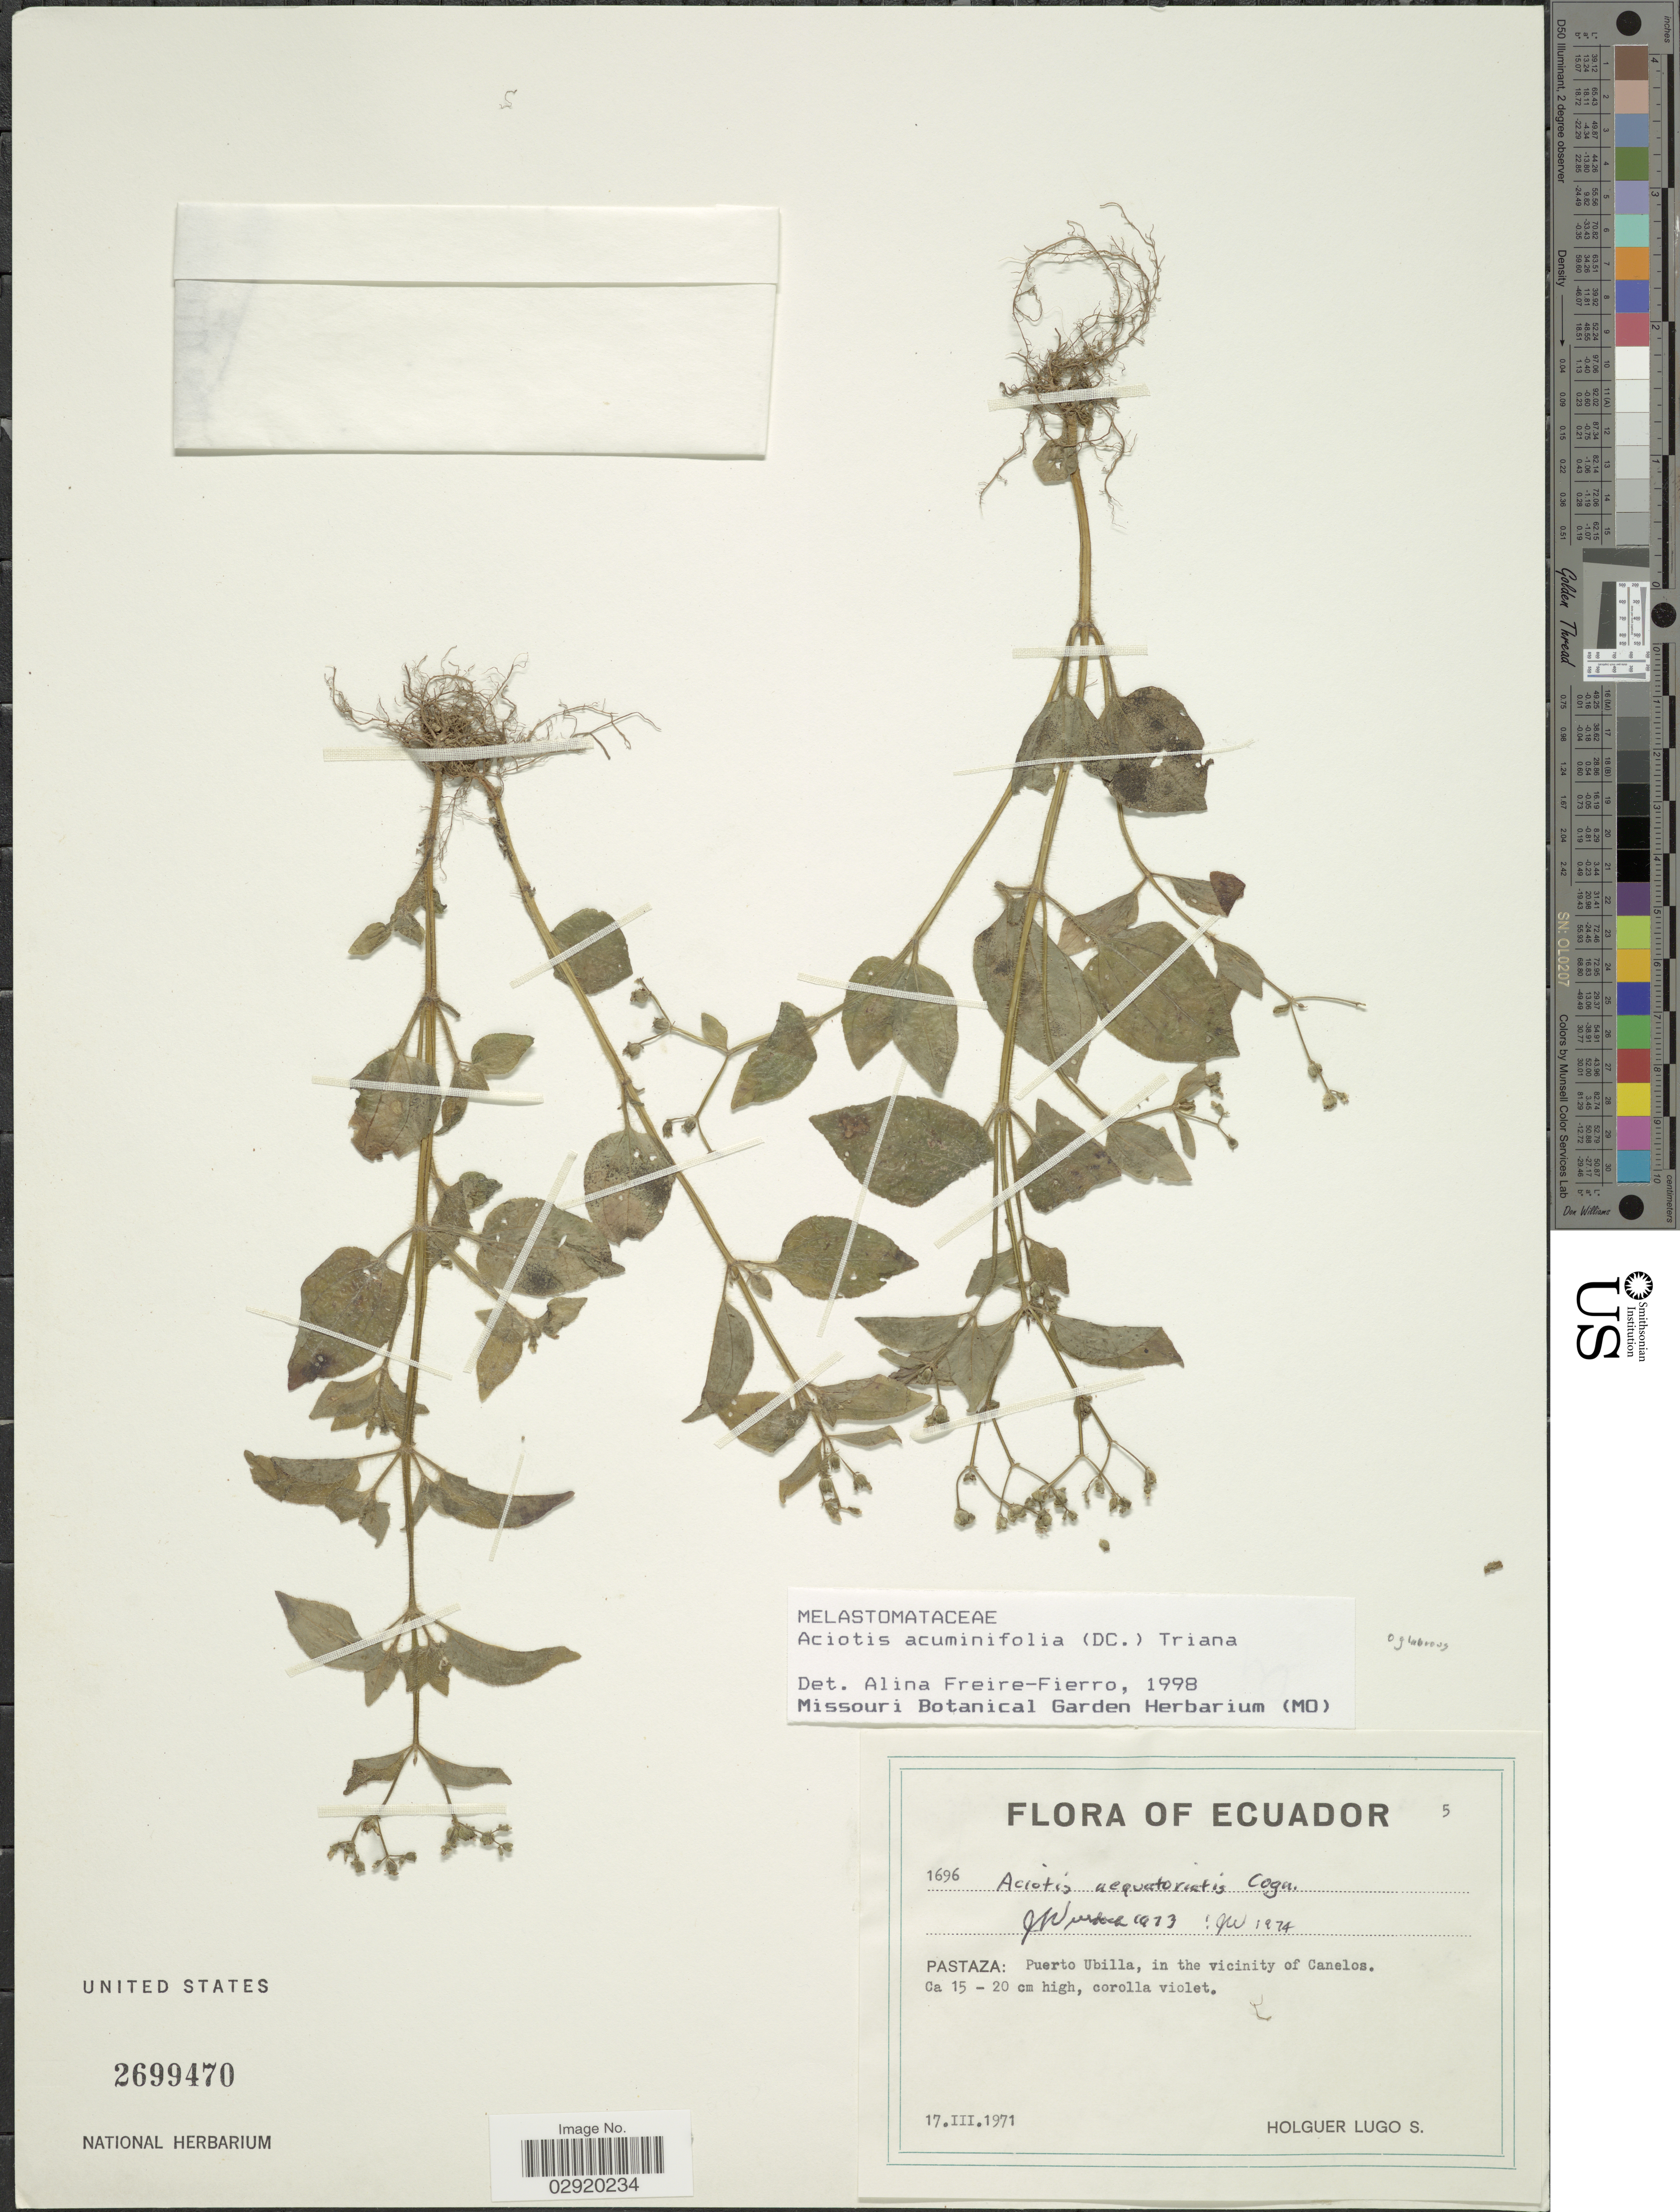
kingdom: Plantae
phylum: Tracheophyta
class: Magnoliopsida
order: Myrtales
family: Melastomataceae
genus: Aciotis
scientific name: Aciotis acuminifolia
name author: (Mart. ex DC.) Triana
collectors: H. Lugo S.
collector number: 1696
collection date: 1971-03-17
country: Ecuador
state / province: Pastaza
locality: Puerto Ubilla, in the vicinity of Canelos.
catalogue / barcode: US 2699470